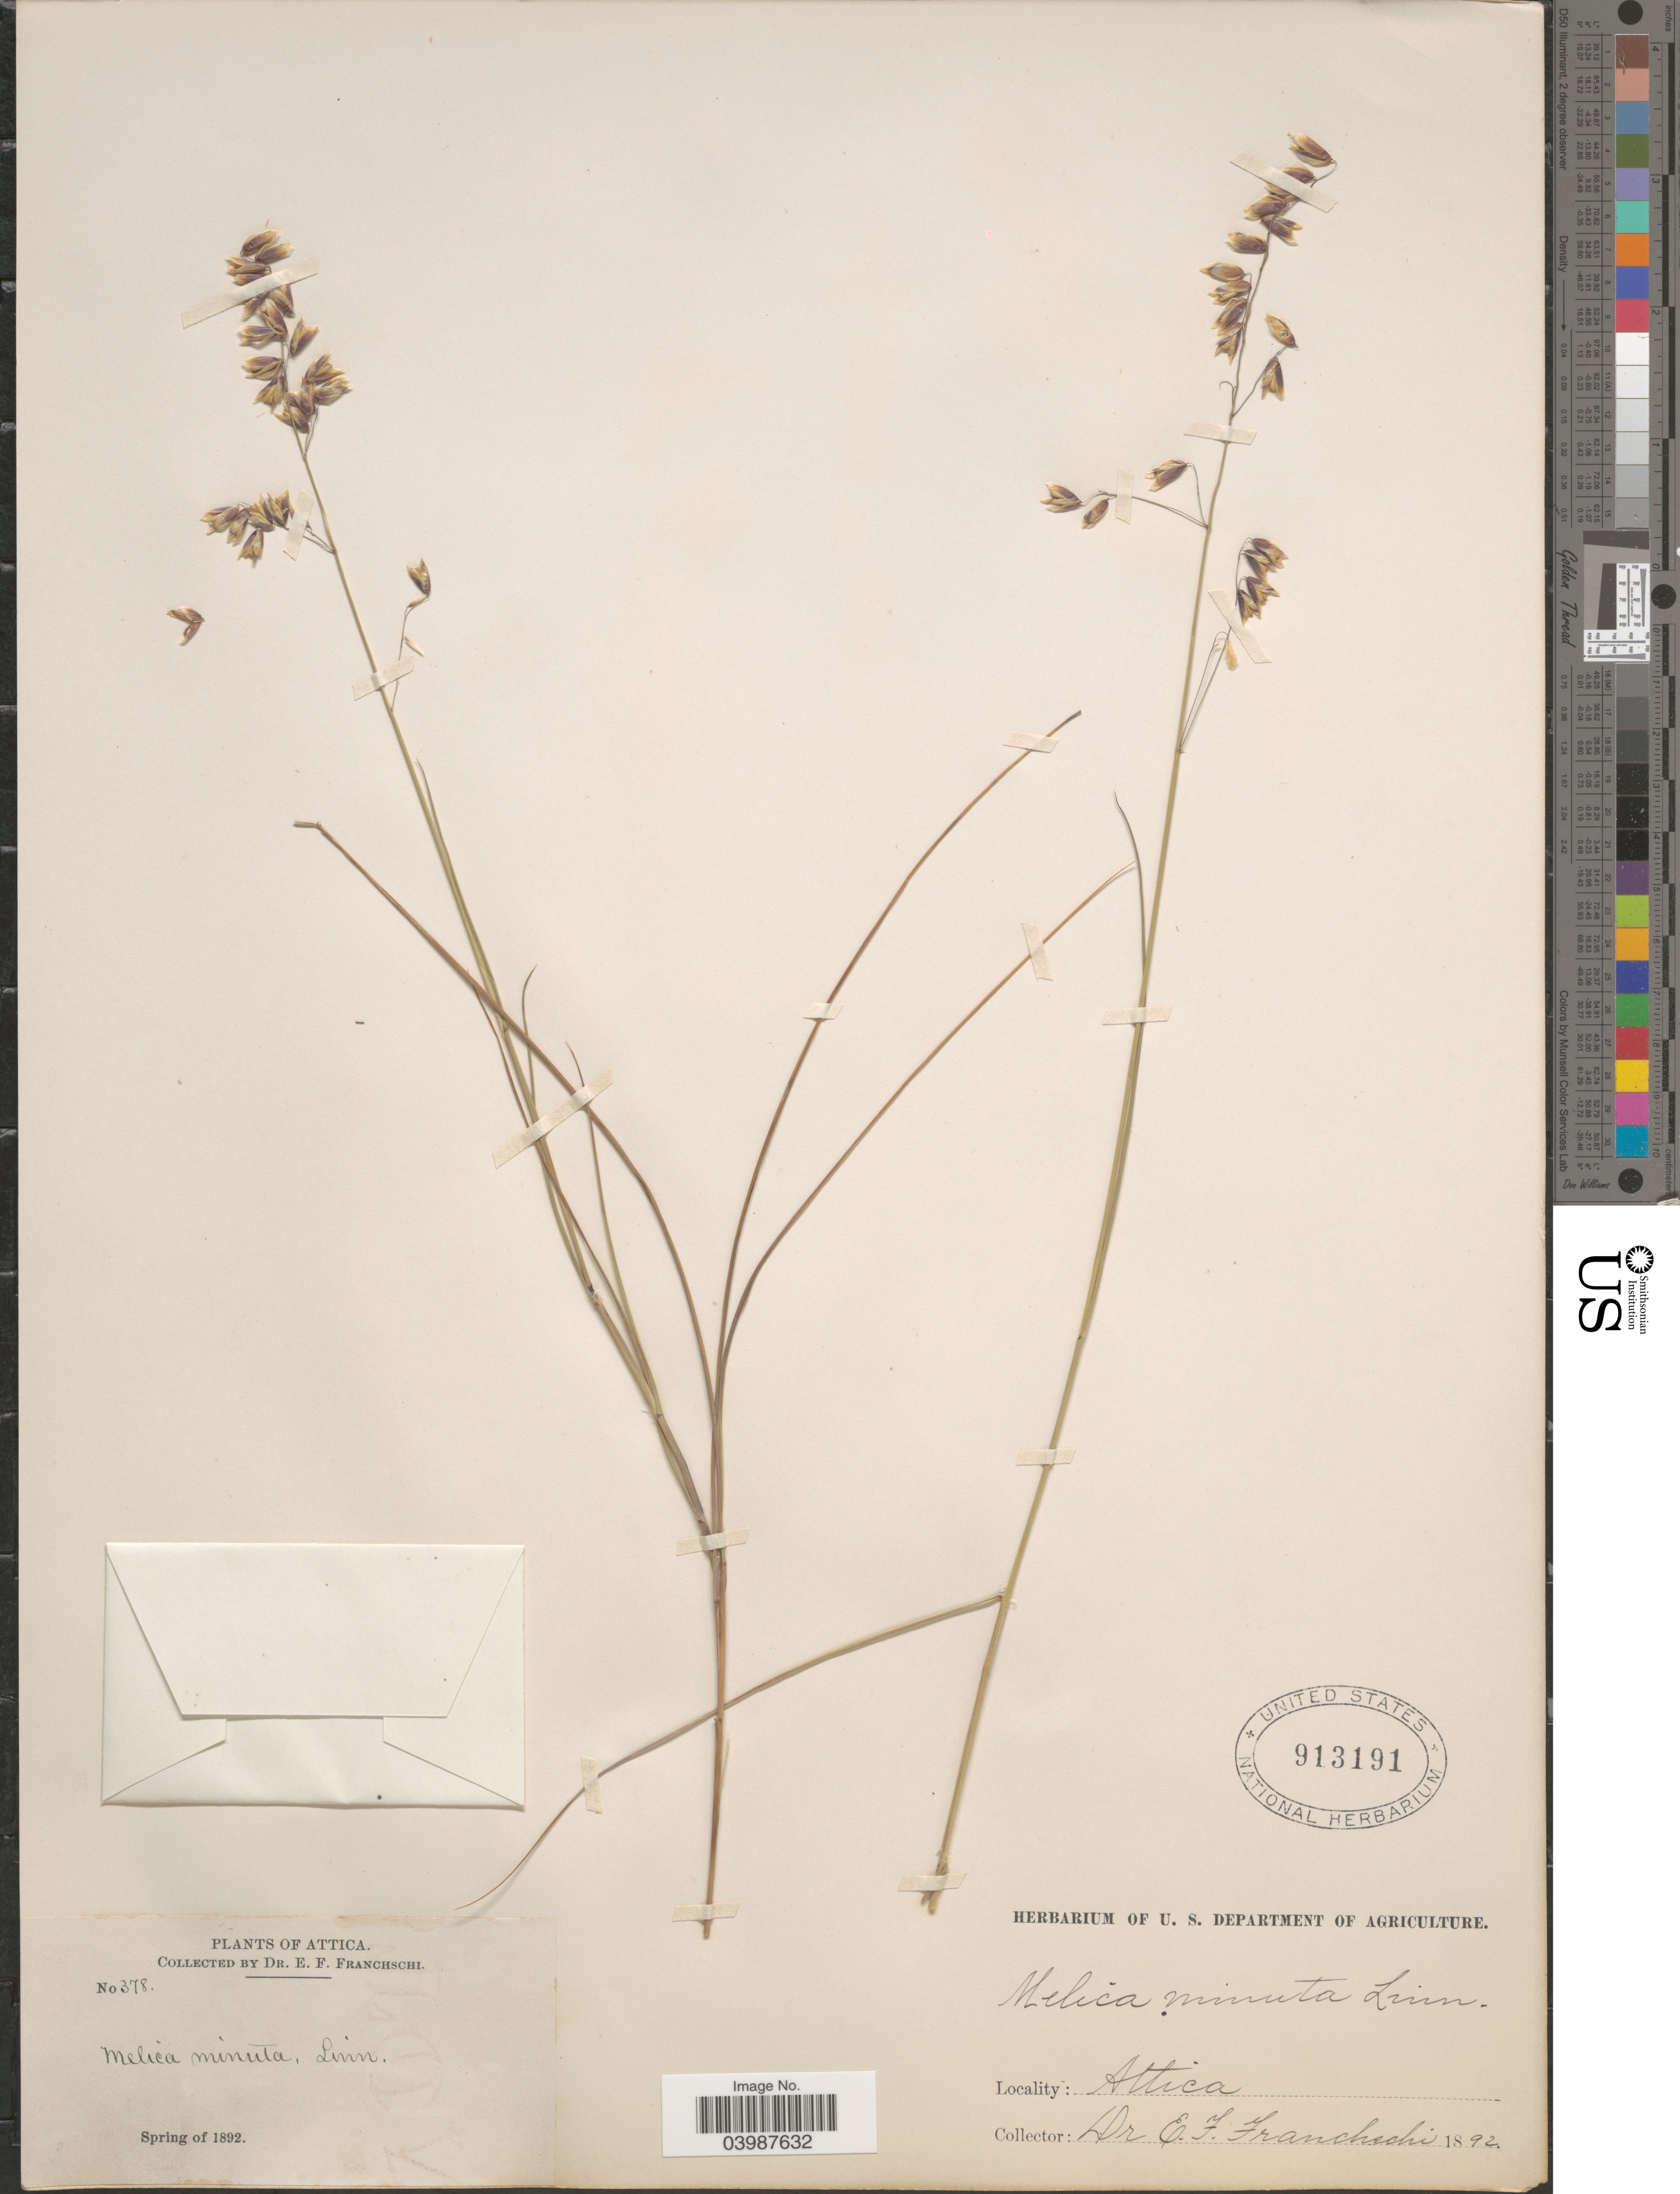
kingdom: Plantae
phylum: Tracheophyta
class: Liliopsida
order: Poales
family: Poaceae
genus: Melica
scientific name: Melica minuta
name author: L.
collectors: E. Franchschi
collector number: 378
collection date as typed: Spring of 1892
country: Greece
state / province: Attica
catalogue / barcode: US 913191